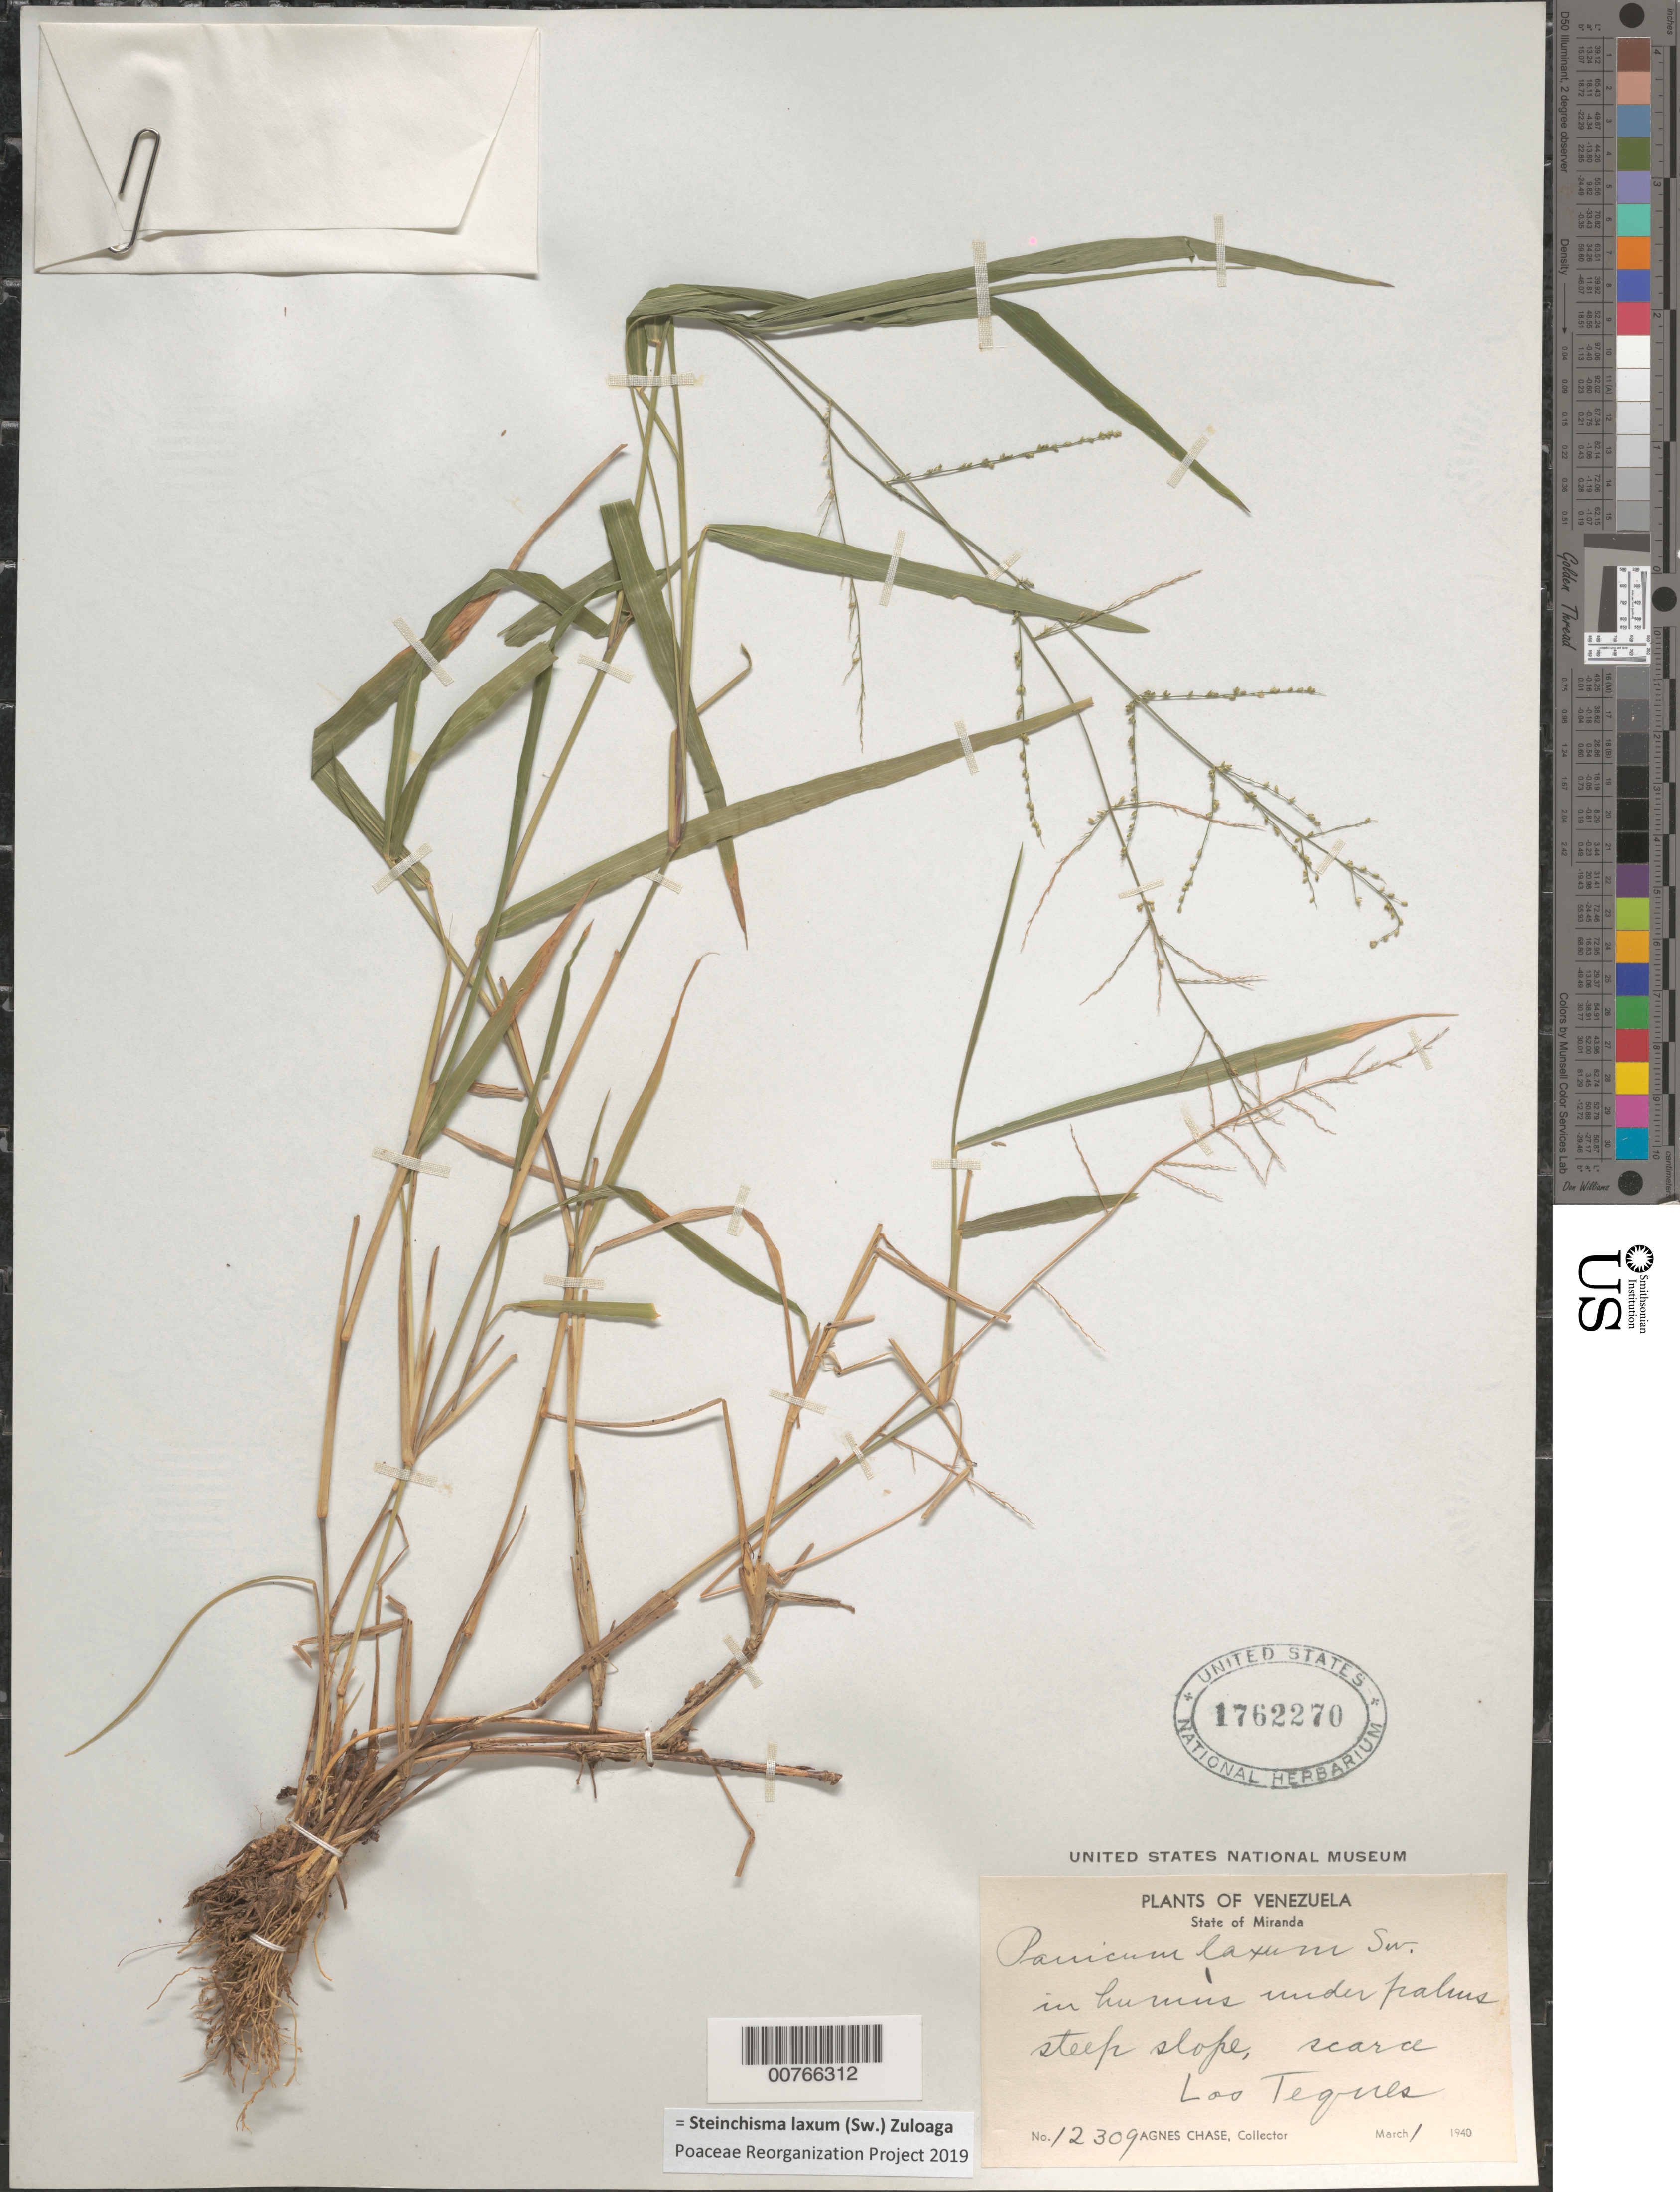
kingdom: Plantae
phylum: Tracheophyta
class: Liliopsida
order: Poales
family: Poaceae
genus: Panicum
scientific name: Panicum laxum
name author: Sw.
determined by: Chase, [M.] Agnes, (US)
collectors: A. Chase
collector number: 12309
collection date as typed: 01 Mar 1940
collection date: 1940-03-01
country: Venezuela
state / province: Miranda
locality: Los Teques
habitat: in humus under palms, steep slope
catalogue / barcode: US 1762270